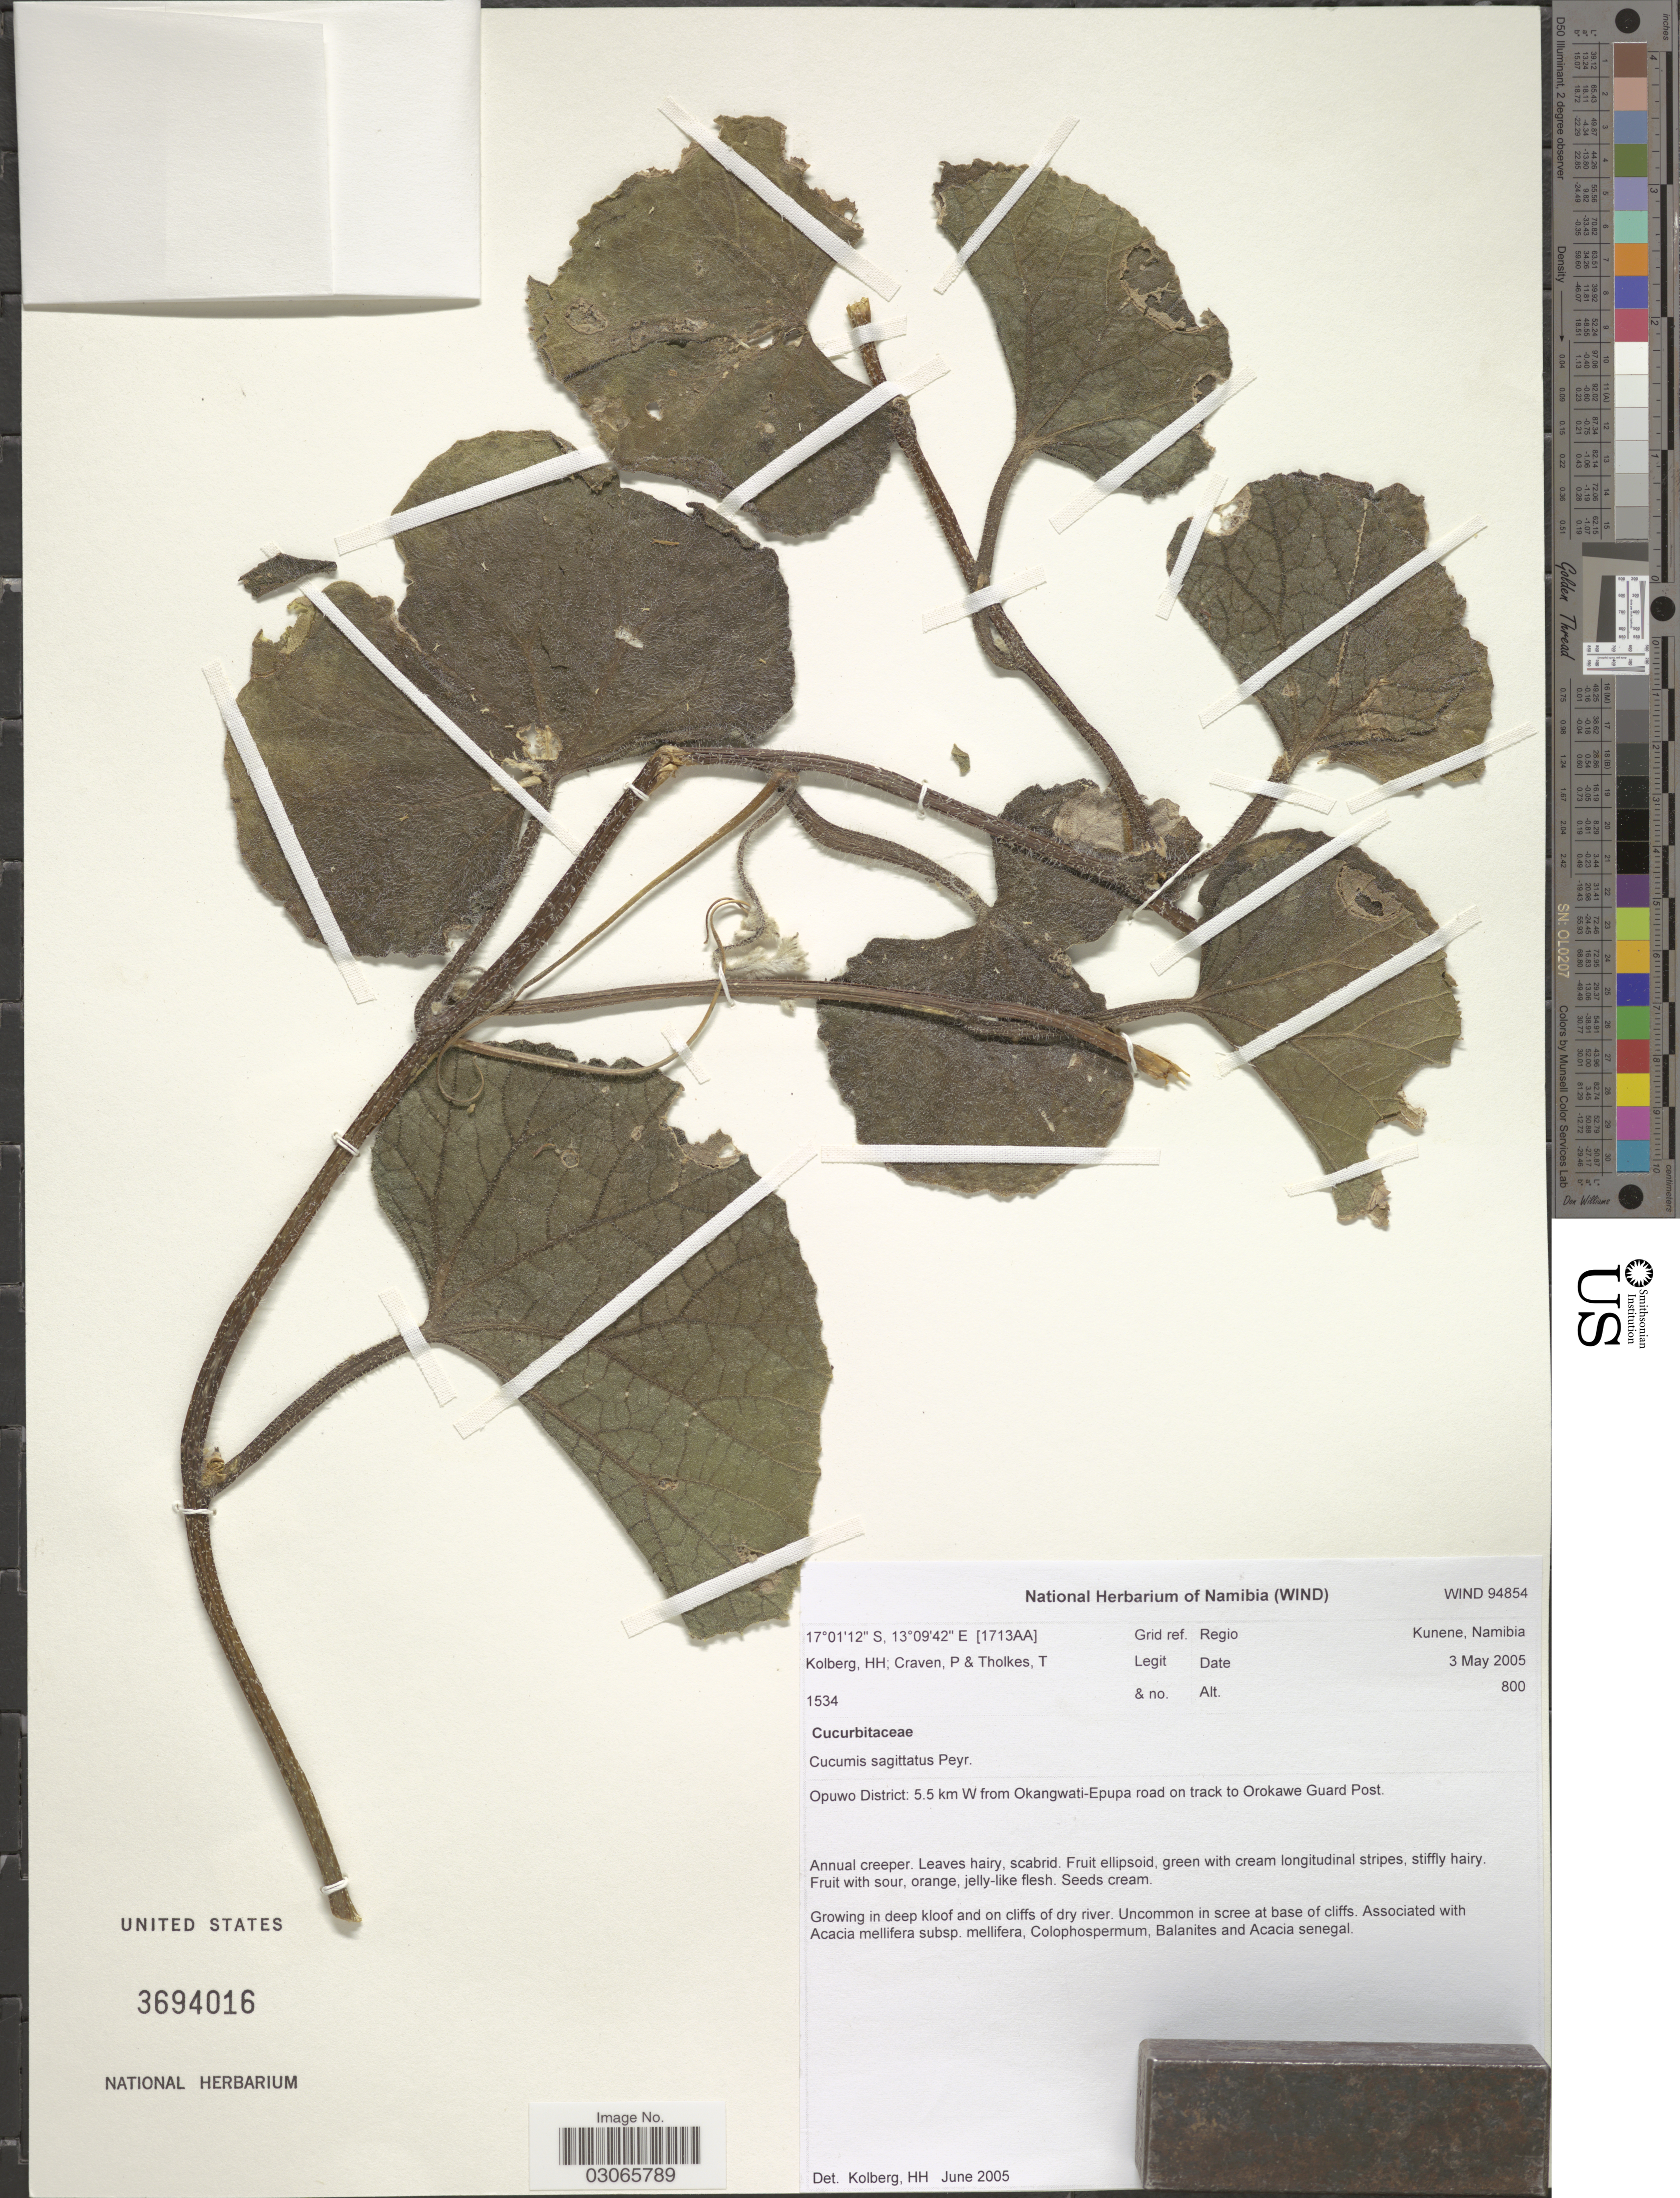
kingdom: Plantae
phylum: Tracheophyta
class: Magnoliopsida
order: Cucurbitales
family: Cucurbitaceae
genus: Cucumis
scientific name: Cucumis sagittatus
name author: Peyr.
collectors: H. H. Kolberg, P. Craven & T. Tholkes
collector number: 1534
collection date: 2005-05-03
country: Namibia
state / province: Kunene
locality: Opuwo District: 5.5 km W from Okangwati-Epupa road on track to Orokawe Guard Post. Grid ref. [1713AA].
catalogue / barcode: US 3694016